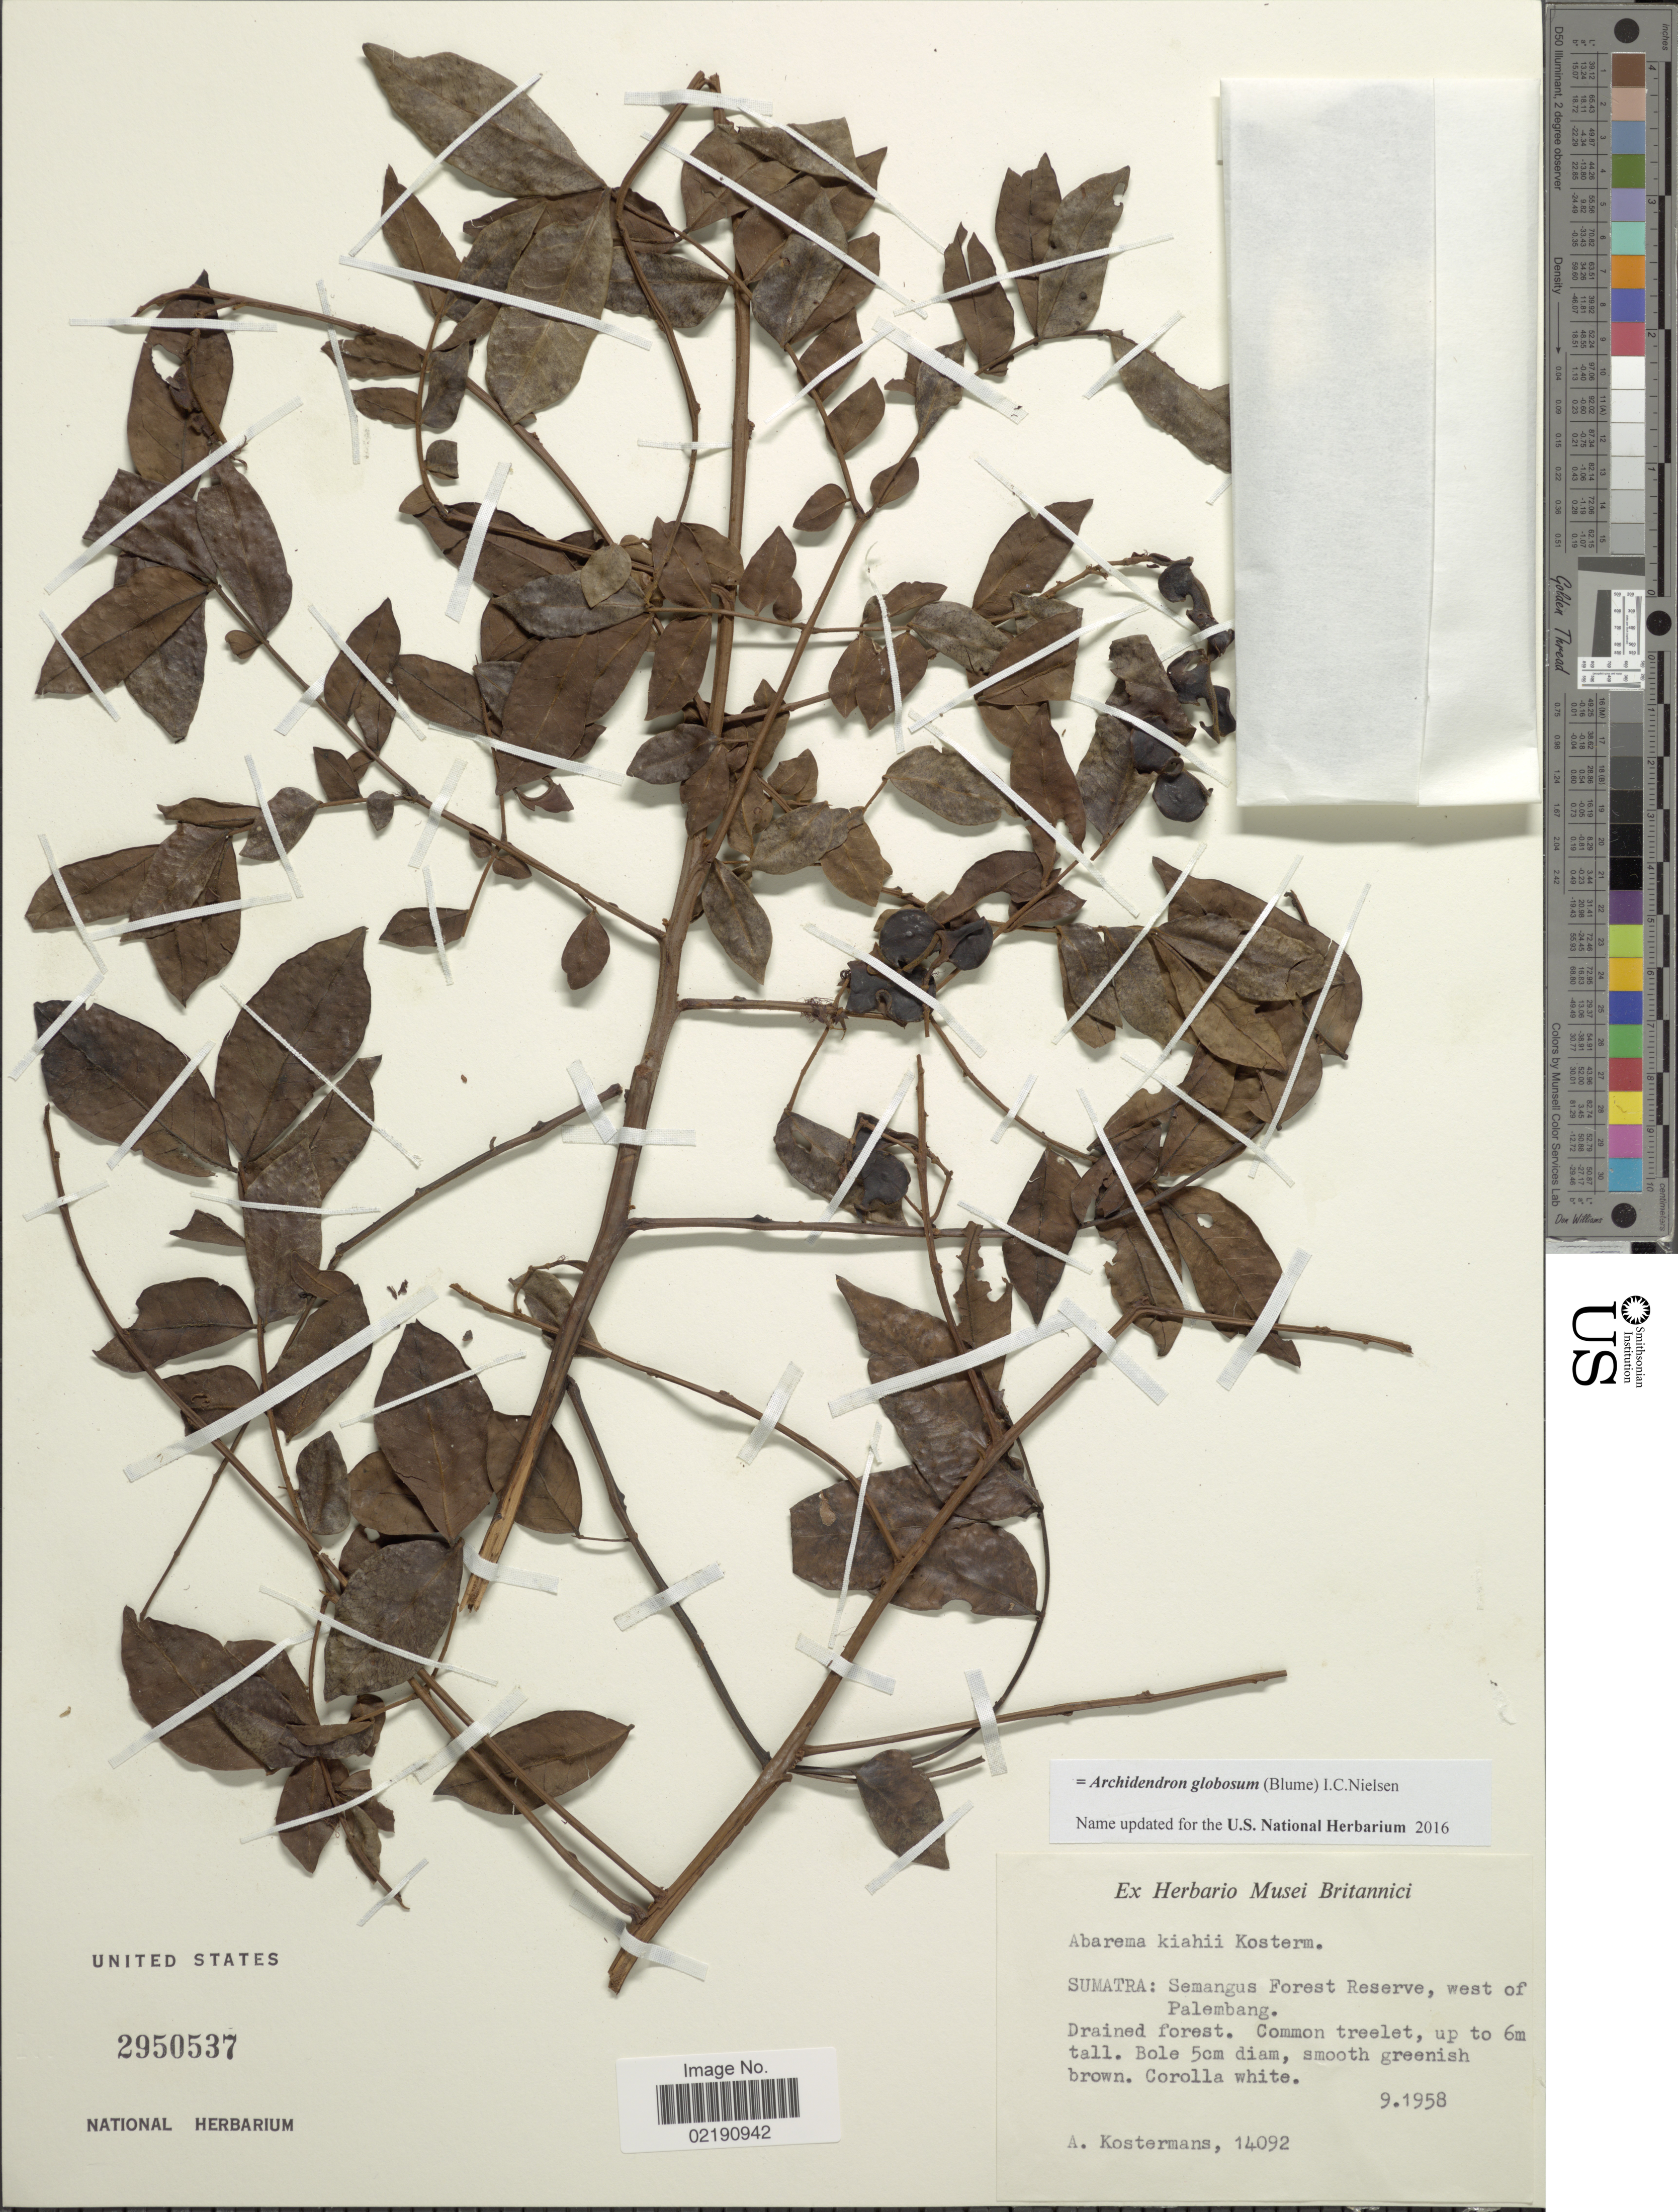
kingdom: Plantae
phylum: Tracheophyta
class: Magnoliopsida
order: Fabales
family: Fabaceae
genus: Archidendron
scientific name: Archidendron globosum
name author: (Blume) I.C. Nielsen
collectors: A. J. G. Kostermans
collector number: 14092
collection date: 1958-09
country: Indonesia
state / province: Sumatra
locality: Semangus Forest Reserve, west of Palembang, drained forest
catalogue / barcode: US 2950537